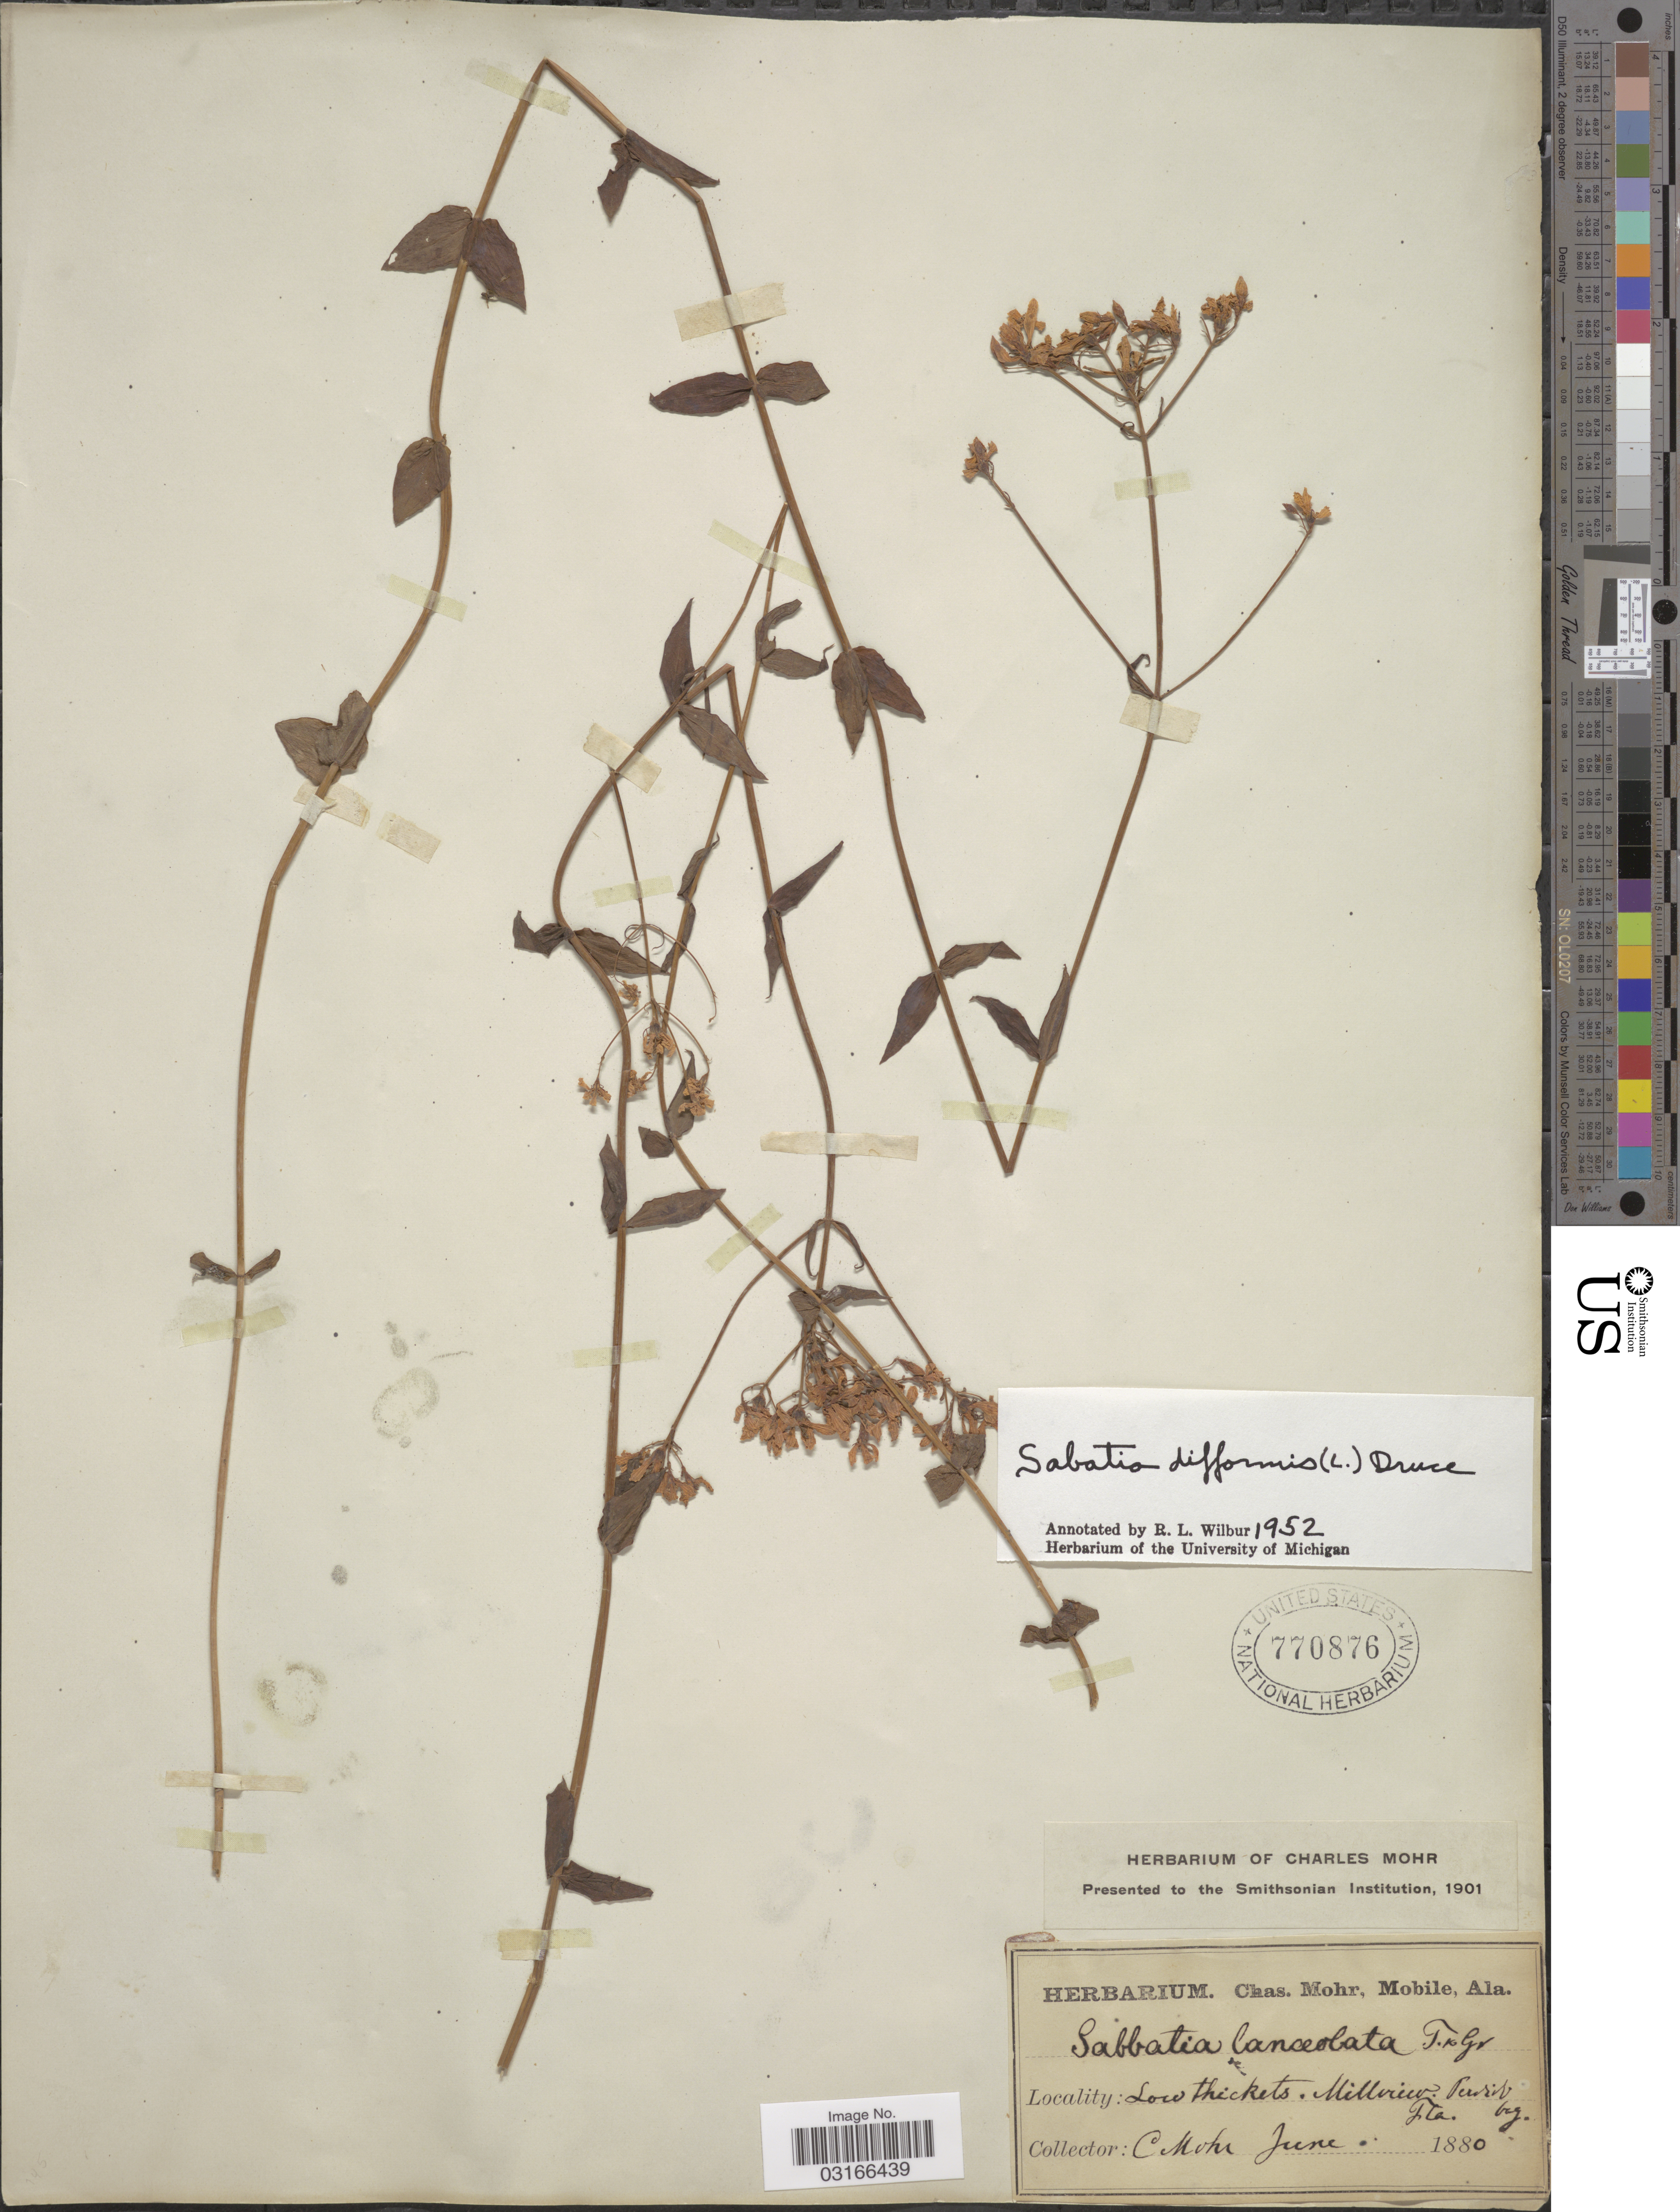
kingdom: Plantae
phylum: Tracheophyta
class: Magnoliopsida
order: Gentianales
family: Gentianaceae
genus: Sabatia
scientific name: Sabatia difformis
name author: (L.) Druce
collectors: Mohr, C. T. (herbarium)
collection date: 1880-06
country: United States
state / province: Florida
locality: Millview. Perdido bay.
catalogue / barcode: US 770876